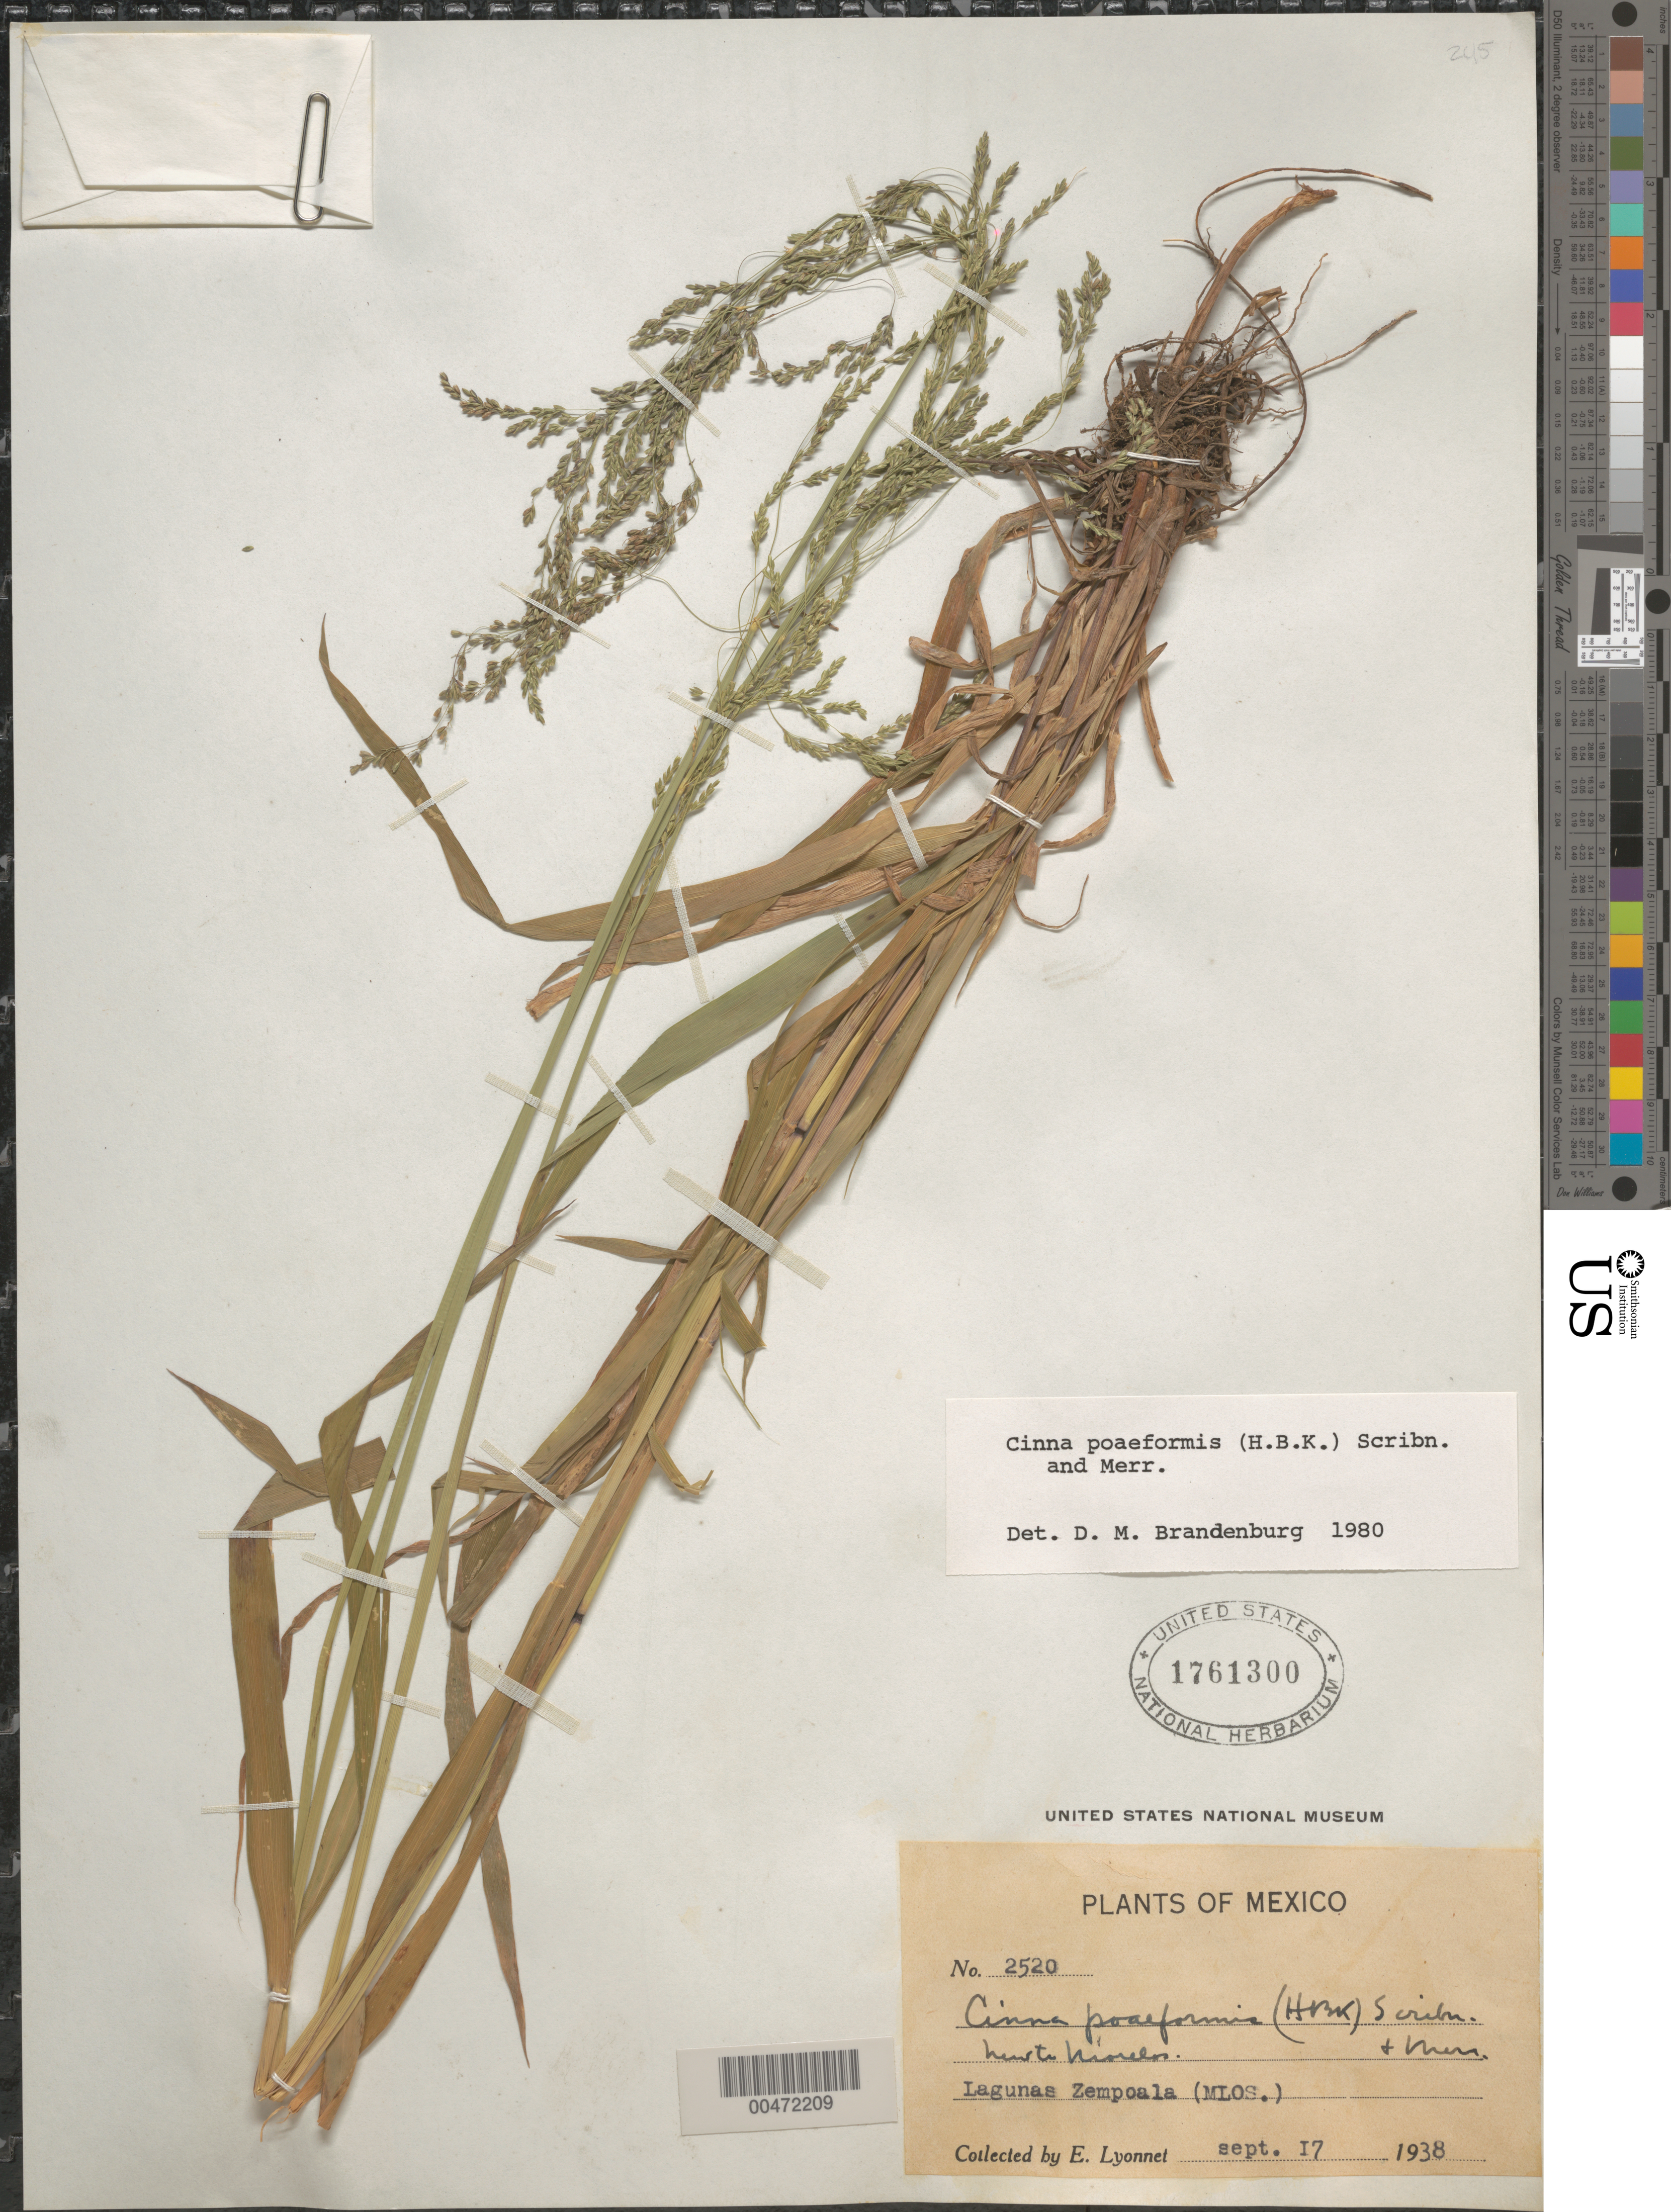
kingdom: Plantae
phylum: Tracheophyta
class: Liliopsida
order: Poales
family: Poaceae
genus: Cinna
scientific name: Cinna poiformis (Kunth) Scribn. & Merr.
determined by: Brandenburg, D. M.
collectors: Bro. E. Lyonnet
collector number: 2520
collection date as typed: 17 Sep 1938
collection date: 1938-09-17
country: Mexico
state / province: Morelos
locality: Lagunas Zempoala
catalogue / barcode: US 1761300